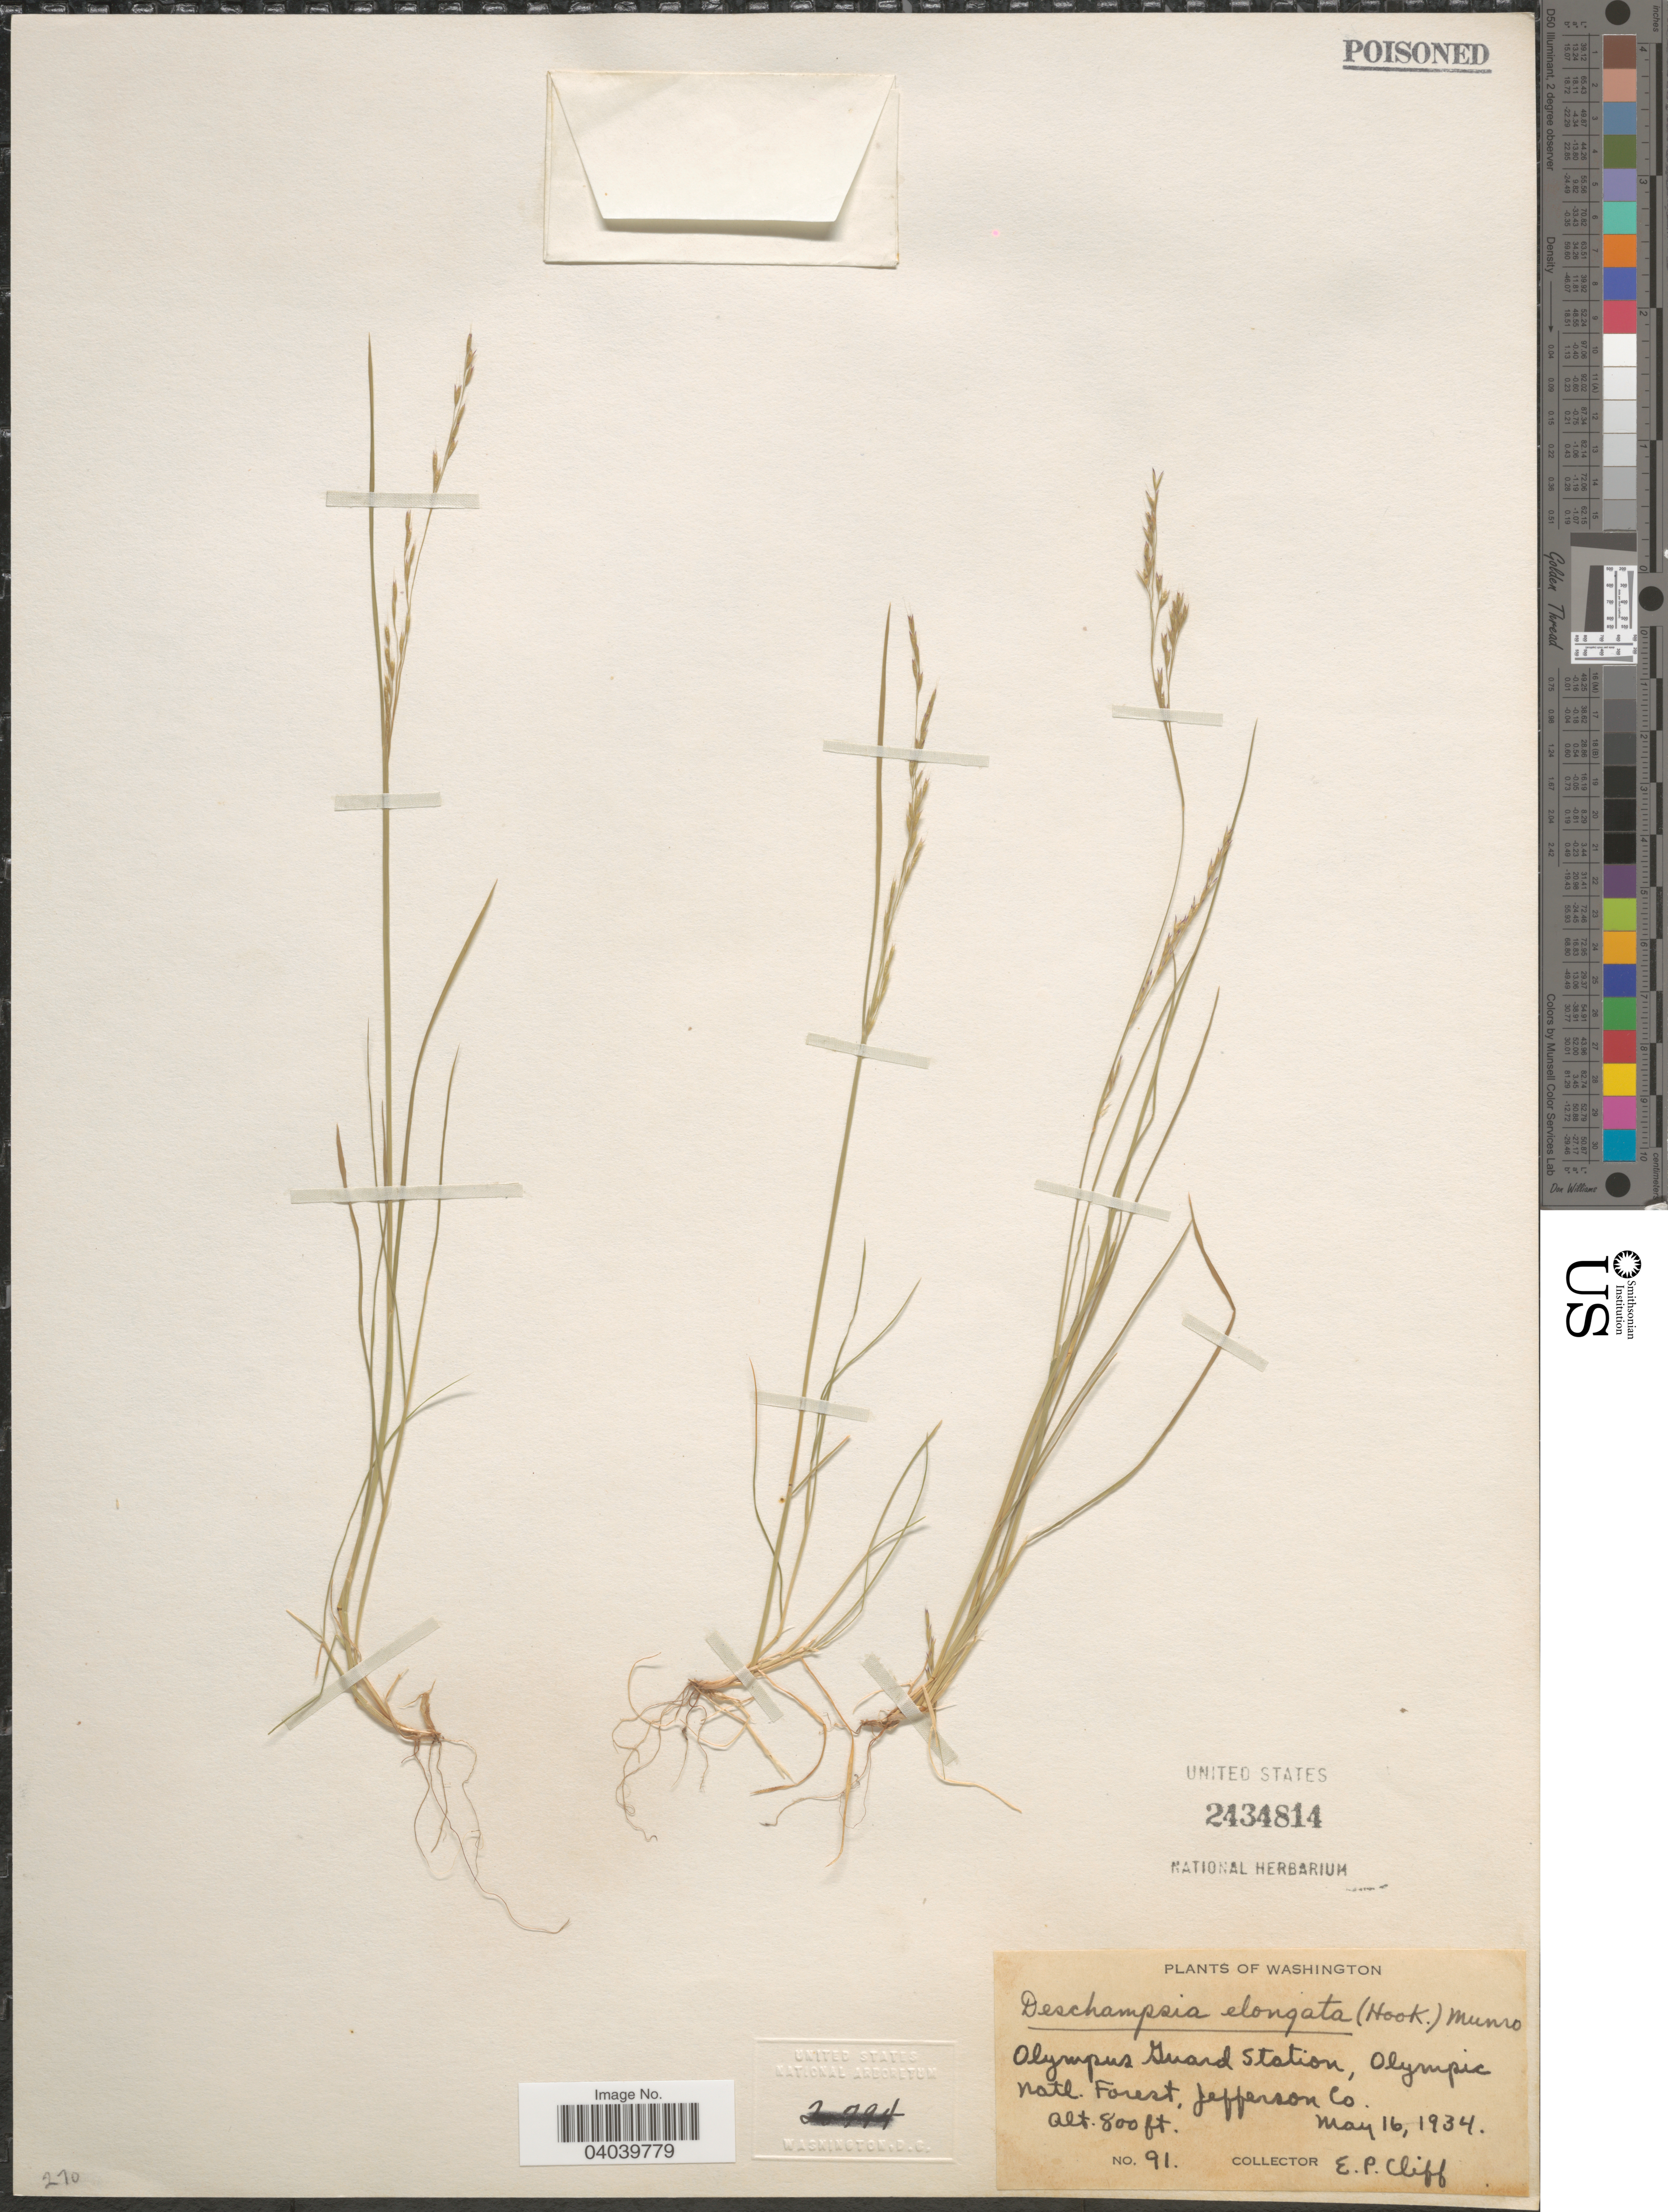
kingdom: Plantae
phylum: Tracheophyta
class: Liliopsida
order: Poales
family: Poaceae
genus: Deschampsia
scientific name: Deschampsia elongata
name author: (Hook.) Munro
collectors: E. Cliff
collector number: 91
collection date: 1934-05-16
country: United States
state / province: Washington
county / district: Jefferson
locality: Olympus Guard Station, Olympic Natl. Forest, Jefferson Co.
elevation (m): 244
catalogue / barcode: US 2434814